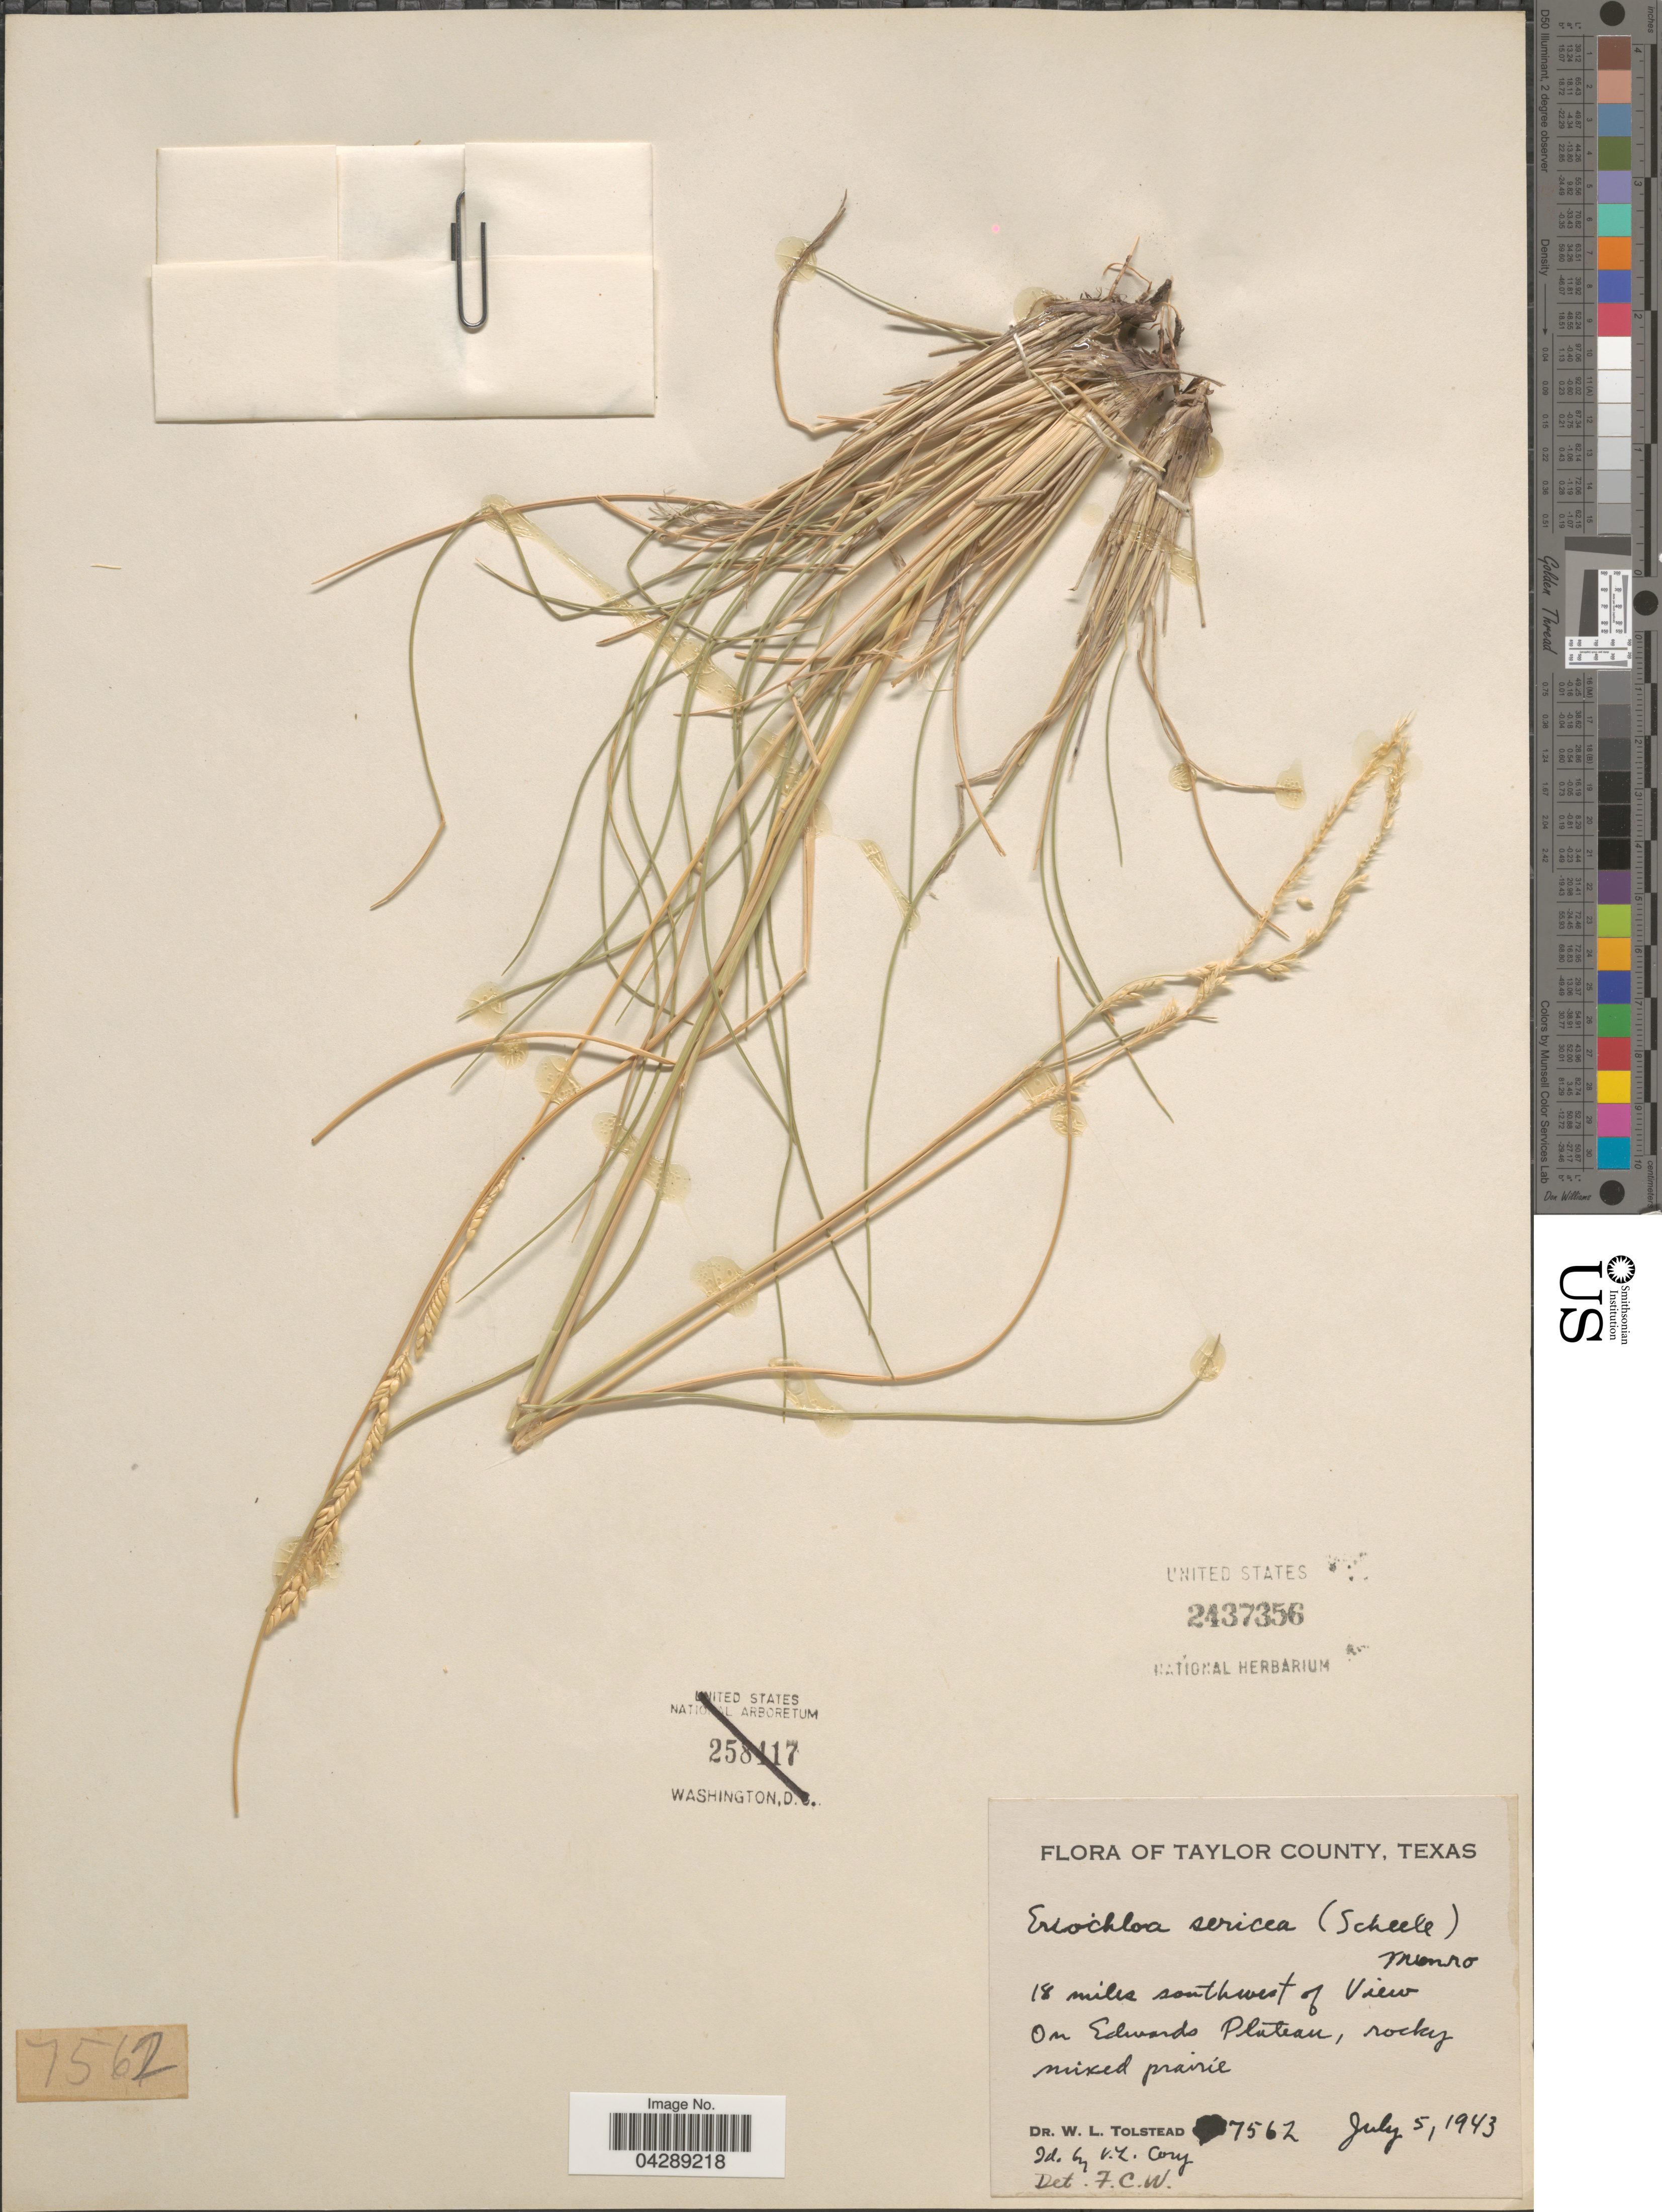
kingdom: Plantae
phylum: Tracheophyta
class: Liliopsida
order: Poales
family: Poaceae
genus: Eriochloa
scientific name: Eriochloa sericea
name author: (Scheele) Munro ex Vasey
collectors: W. Tolstead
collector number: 7562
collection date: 1943-07-05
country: United States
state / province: Texas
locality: Taylor County. 18 miles southwest of View On Edwards Plateau, rocky mixed prairie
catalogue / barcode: US 2437356